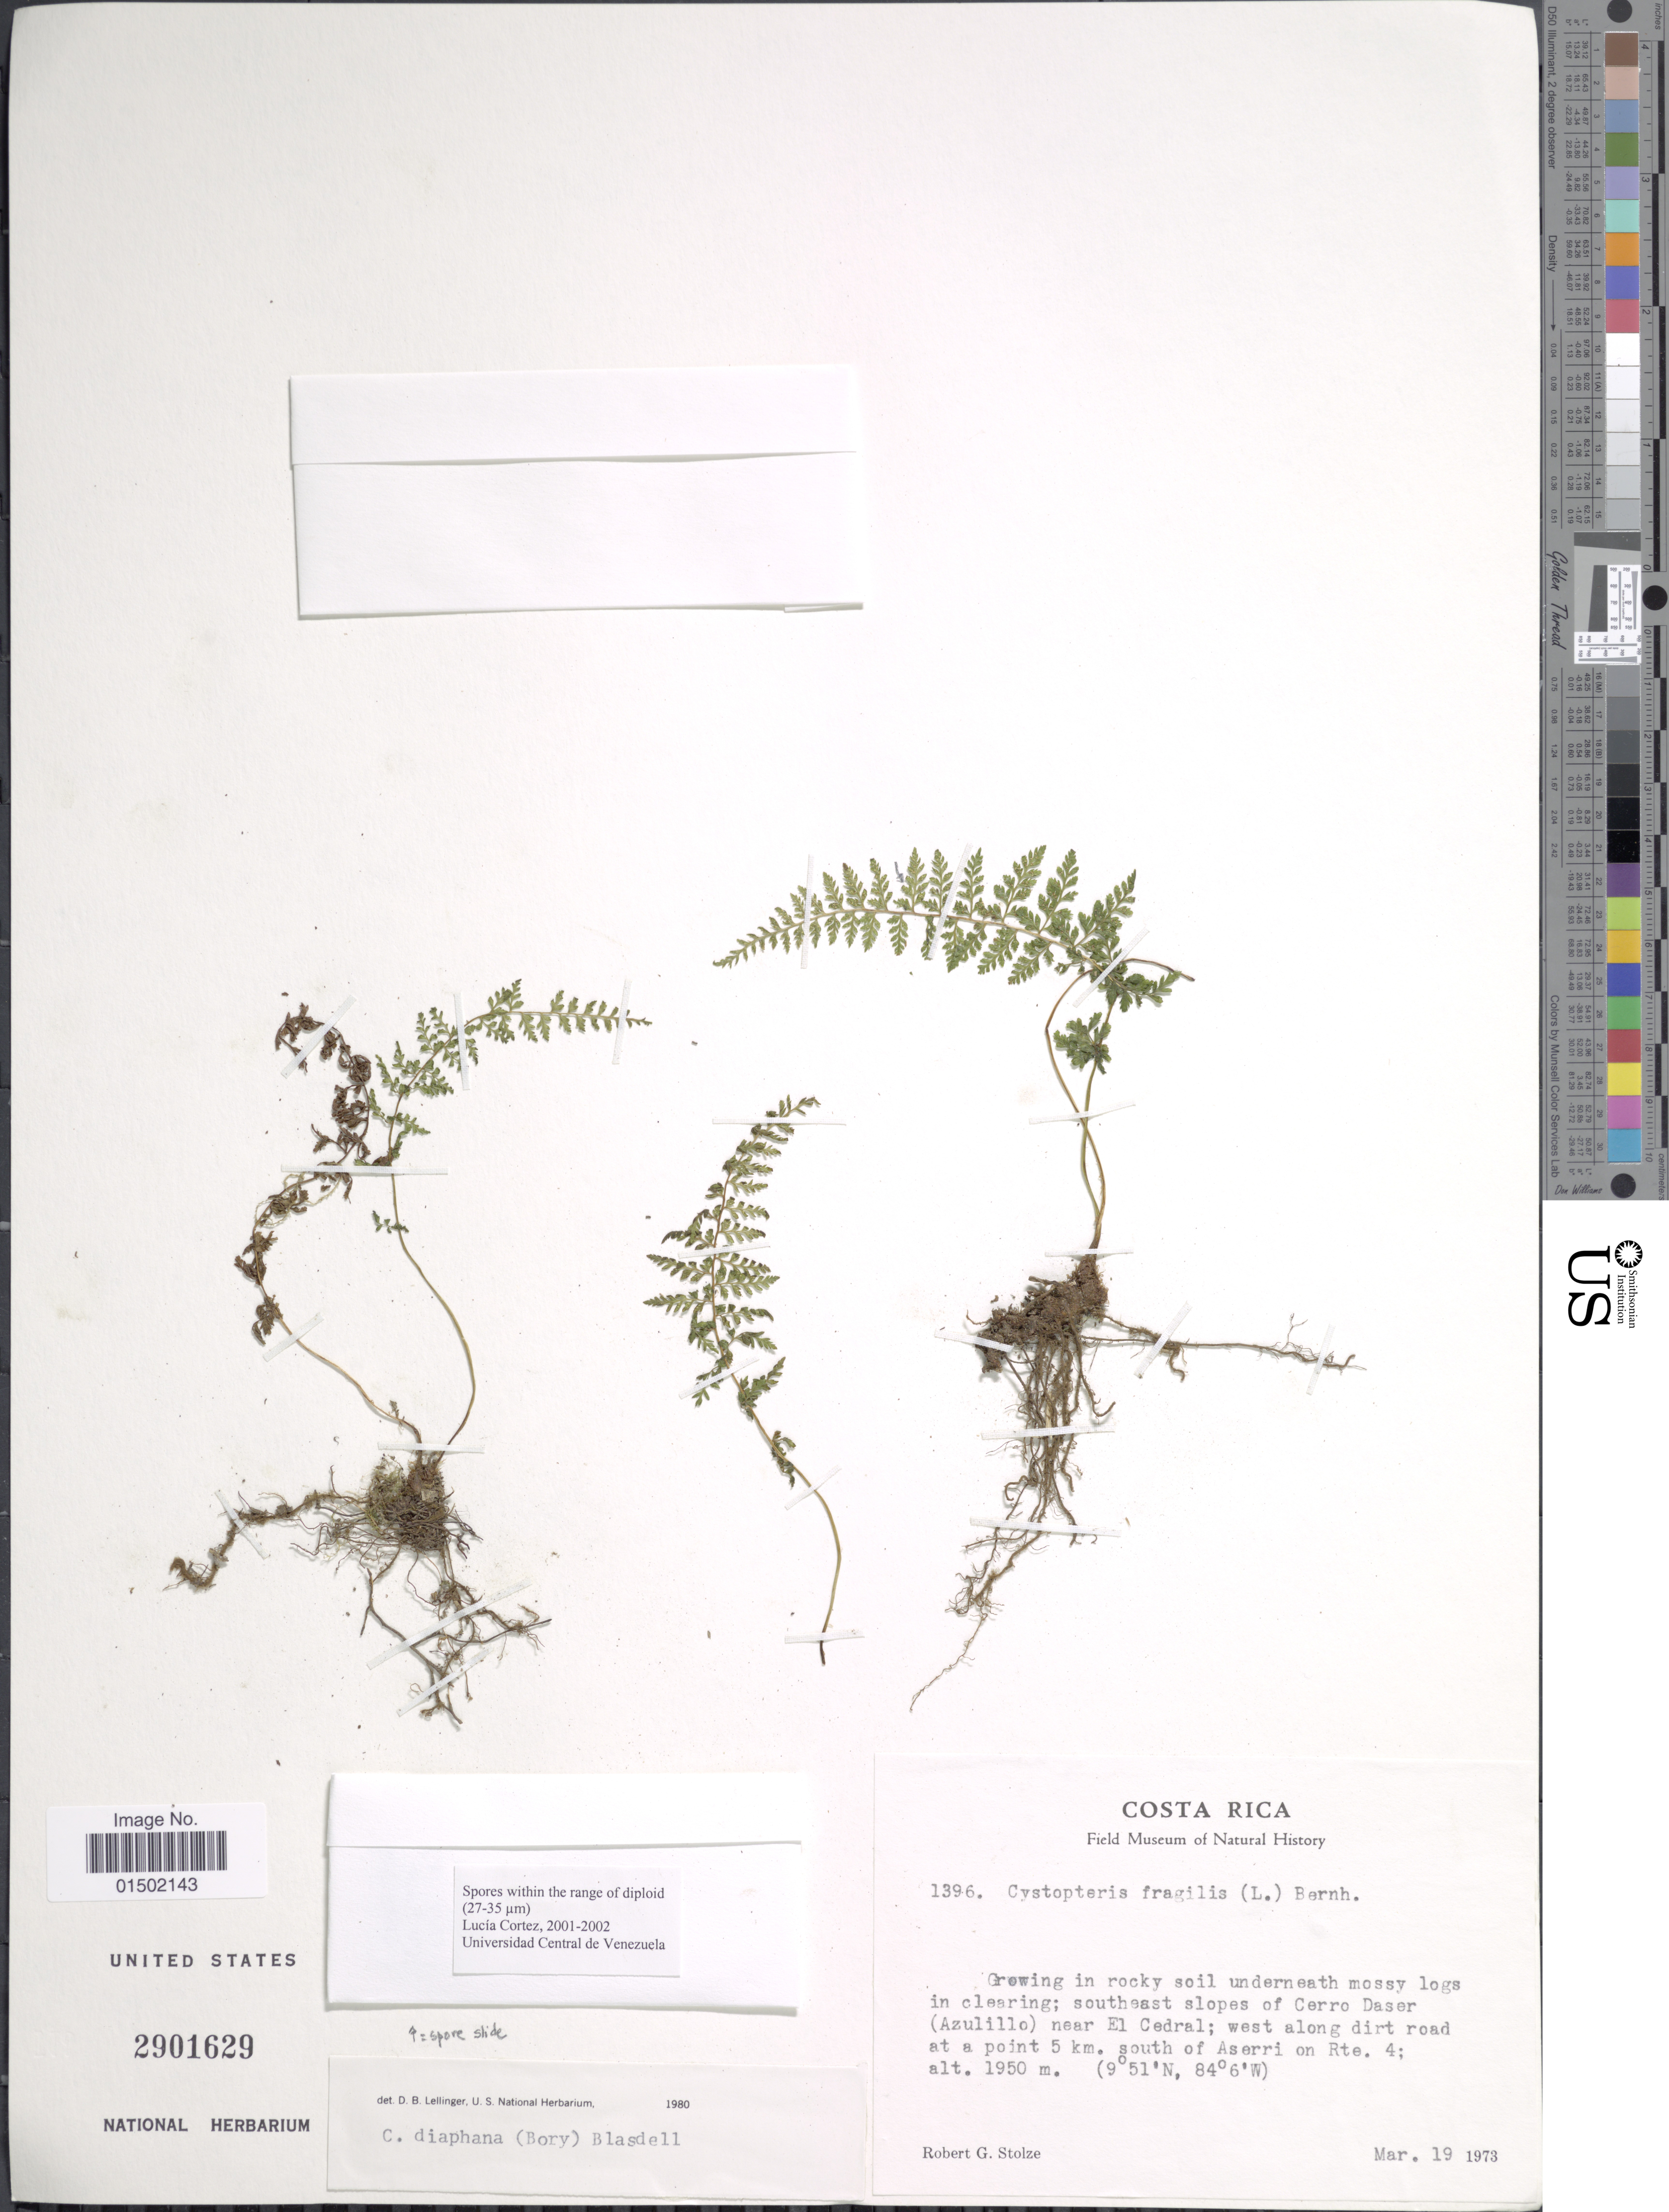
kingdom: Plantae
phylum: Tracheophyta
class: Polypodiopsida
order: Polypodiales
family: Cystopteridaceae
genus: Cystopteris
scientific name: Cystopteris diaphana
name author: (Bory) Blasdell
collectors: R. G. Stolze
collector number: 1396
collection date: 1973-03-19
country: Costa Rica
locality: Growing on rocky soil underneath mossy logs in clearing; southeast slopes of Cerro Daser (Azulillo) near El Cedral; west along dirt road at a point 5 km. south of Aserri on Rte. 4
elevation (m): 1950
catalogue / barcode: US 2901629